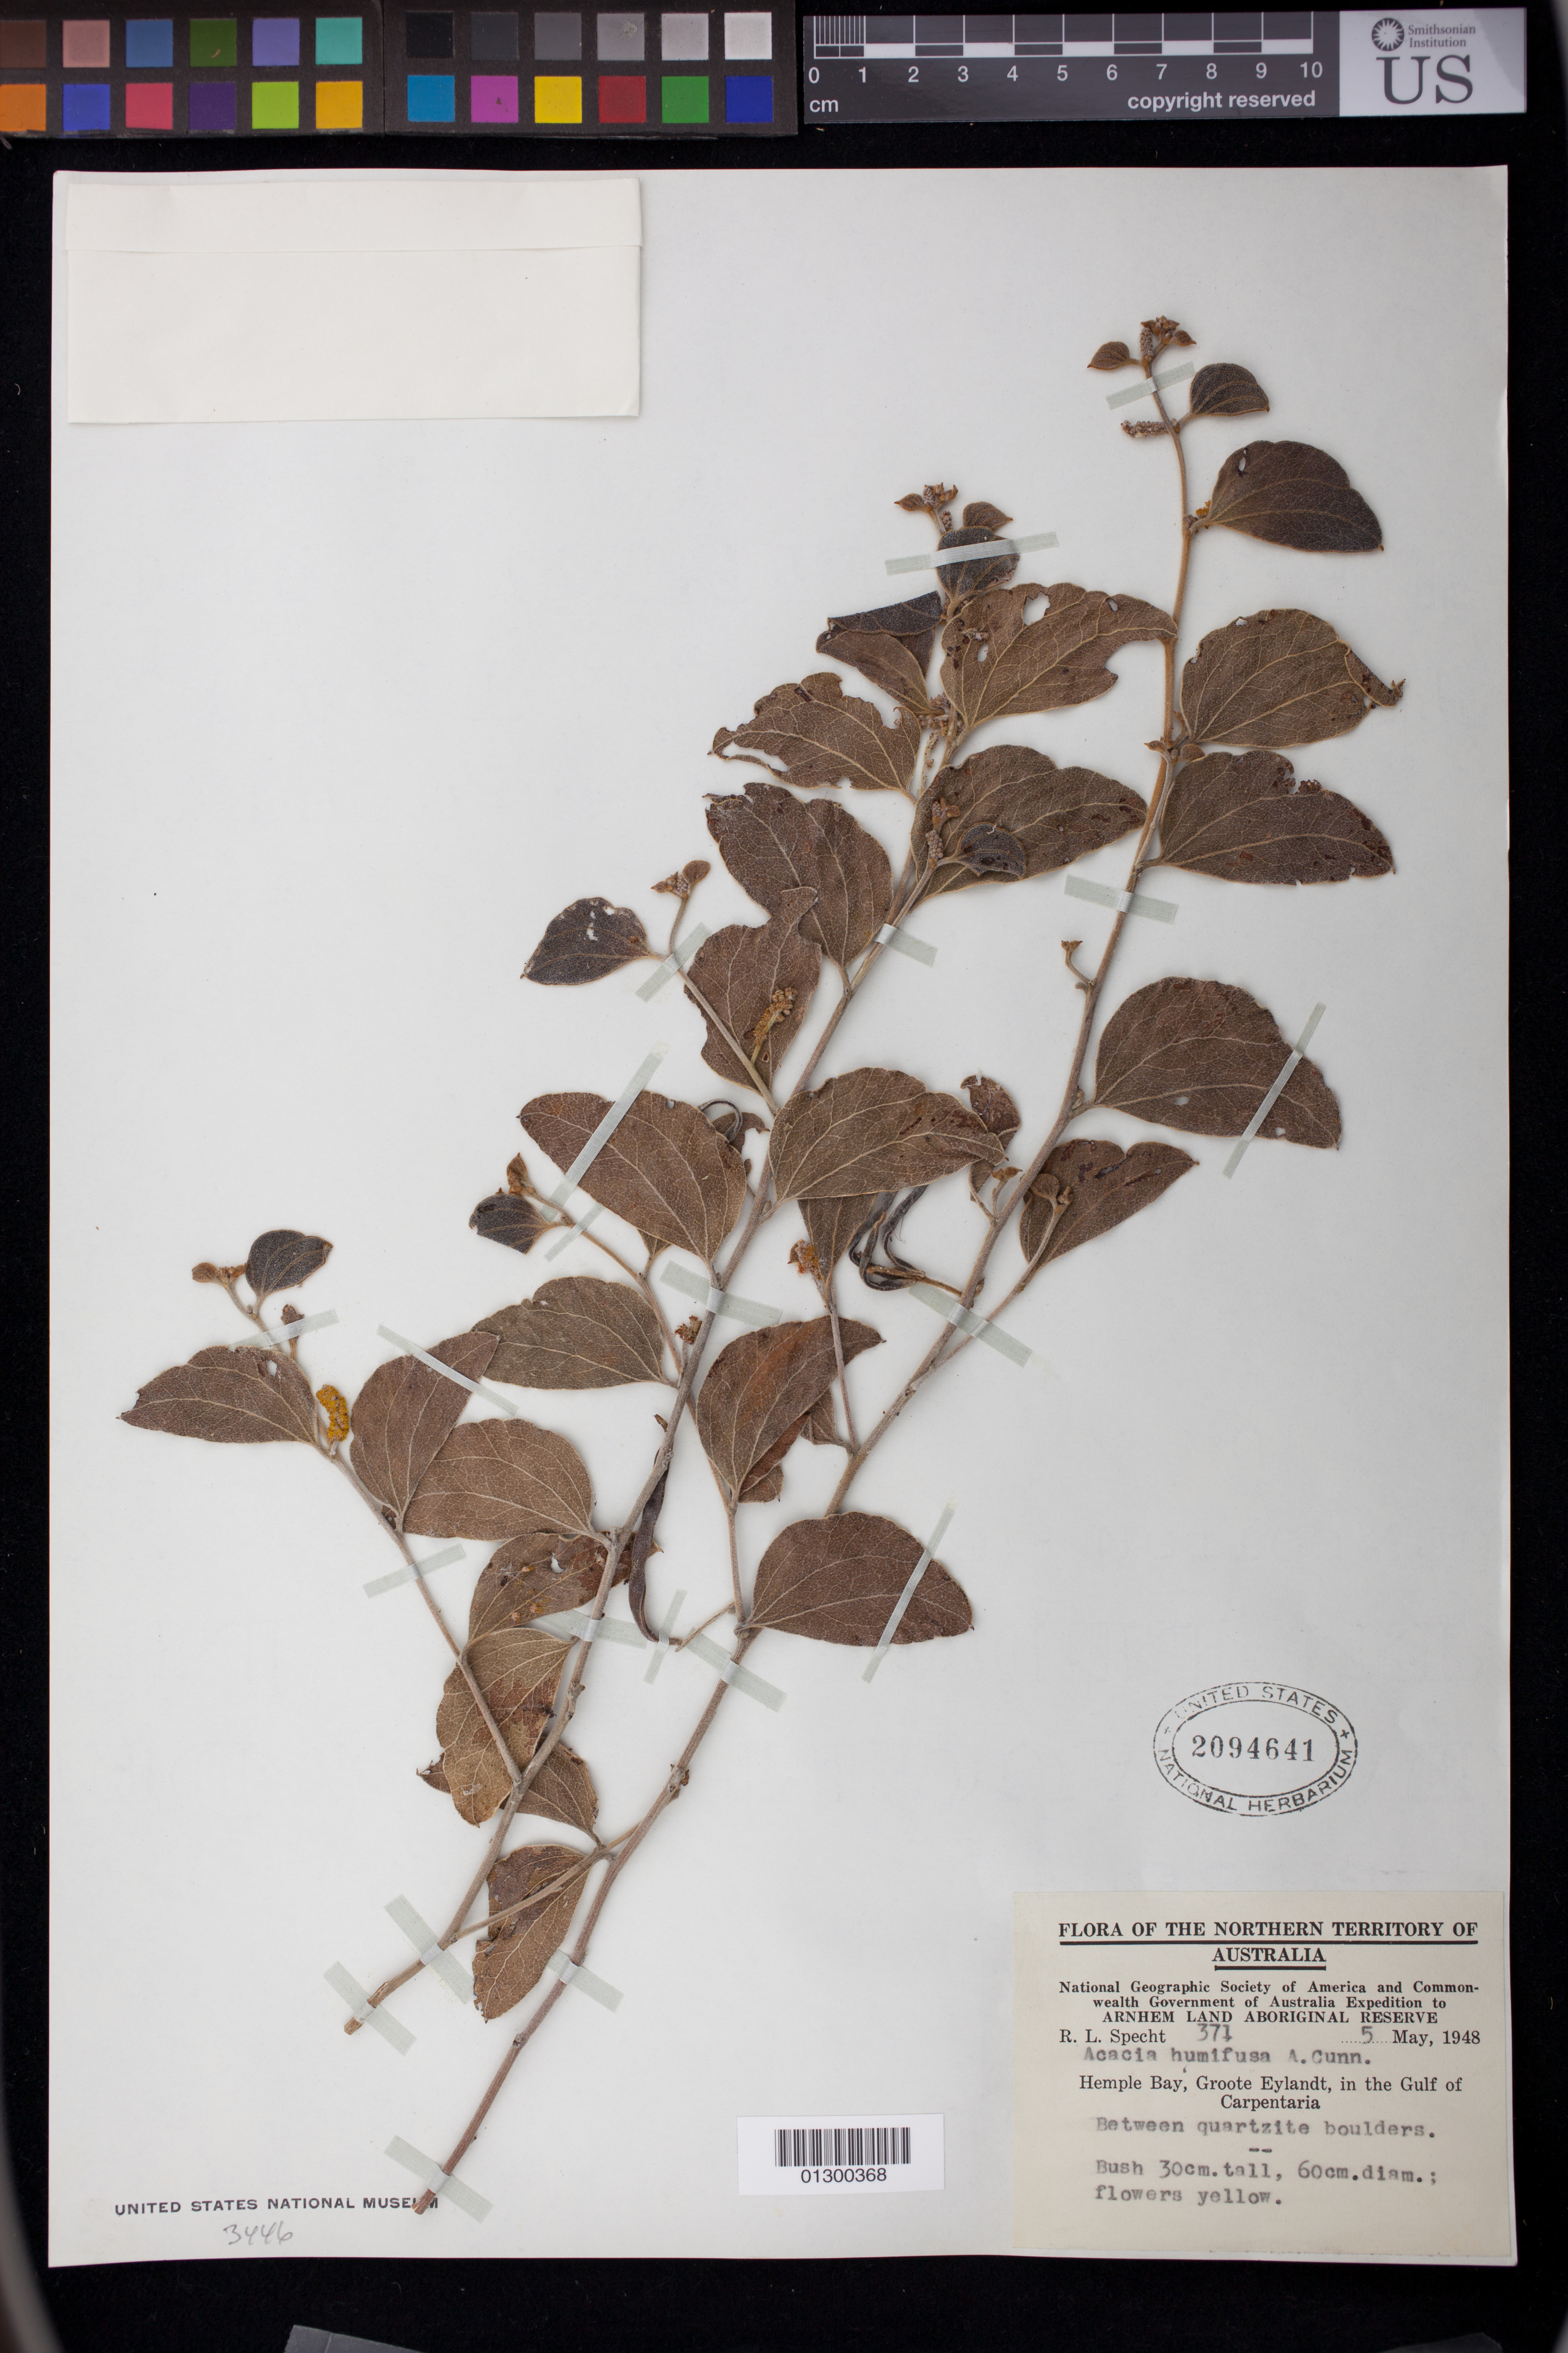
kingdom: Plantae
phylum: Tracheophyta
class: Magnoliopsida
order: Fabales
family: Fabaceae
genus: Acacia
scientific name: Acacia humifusa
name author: Benth.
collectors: R. L. Specht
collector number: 371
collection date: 1948-05-05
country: Australia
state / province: Northern Territory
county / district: East Arnhem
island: Groote Eylandt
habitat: Between quartzite boulders.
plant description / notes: Bush 30 cm. tall, 60 cm. diam.; flowers yellow.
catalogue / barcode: US 2094641